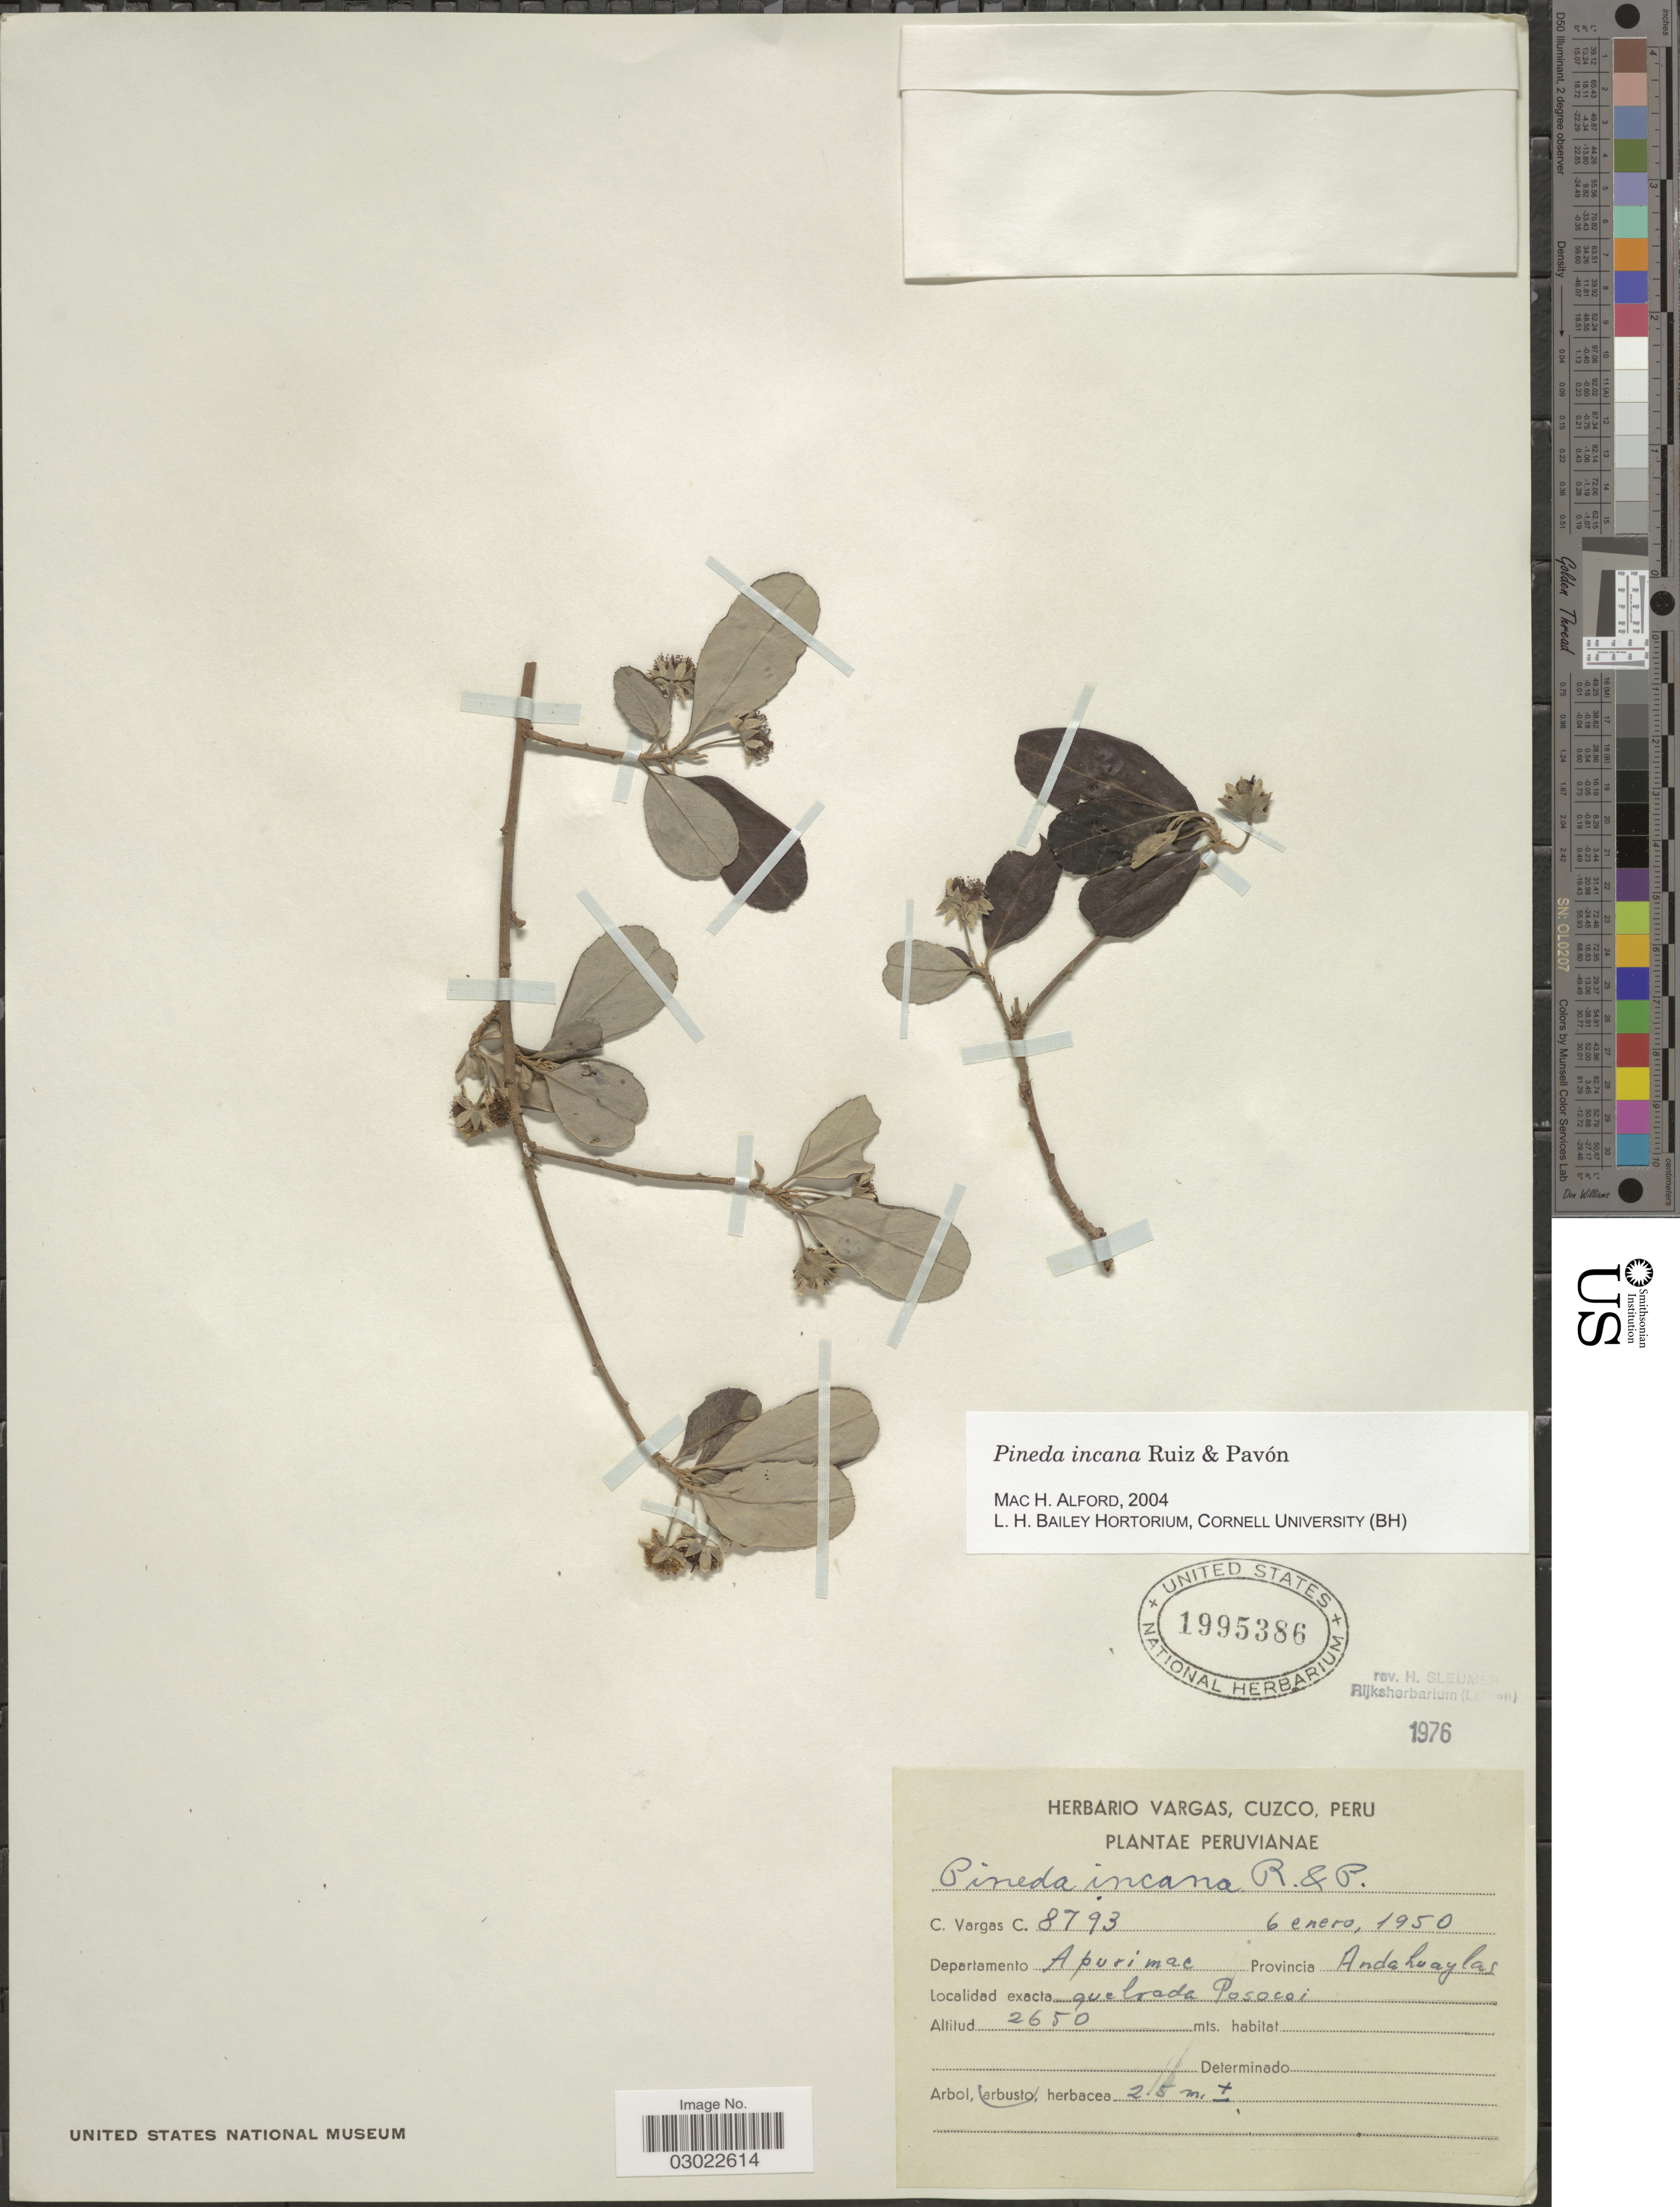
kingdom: Plantae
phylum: Tracheophyta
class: Magnoliopsida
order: Malpighiales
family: Salicaceae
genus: Pineda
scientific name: Pineda incana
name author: Ruiz & Pav.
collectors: C. Vargas Calderón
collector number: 8793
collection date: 1950-01-06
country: Peru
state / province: Apurímac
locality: Departamento Apurimac, Provincia Andahuaylas, quebrada Posocoi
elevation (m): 2650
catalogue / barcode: US 1995386